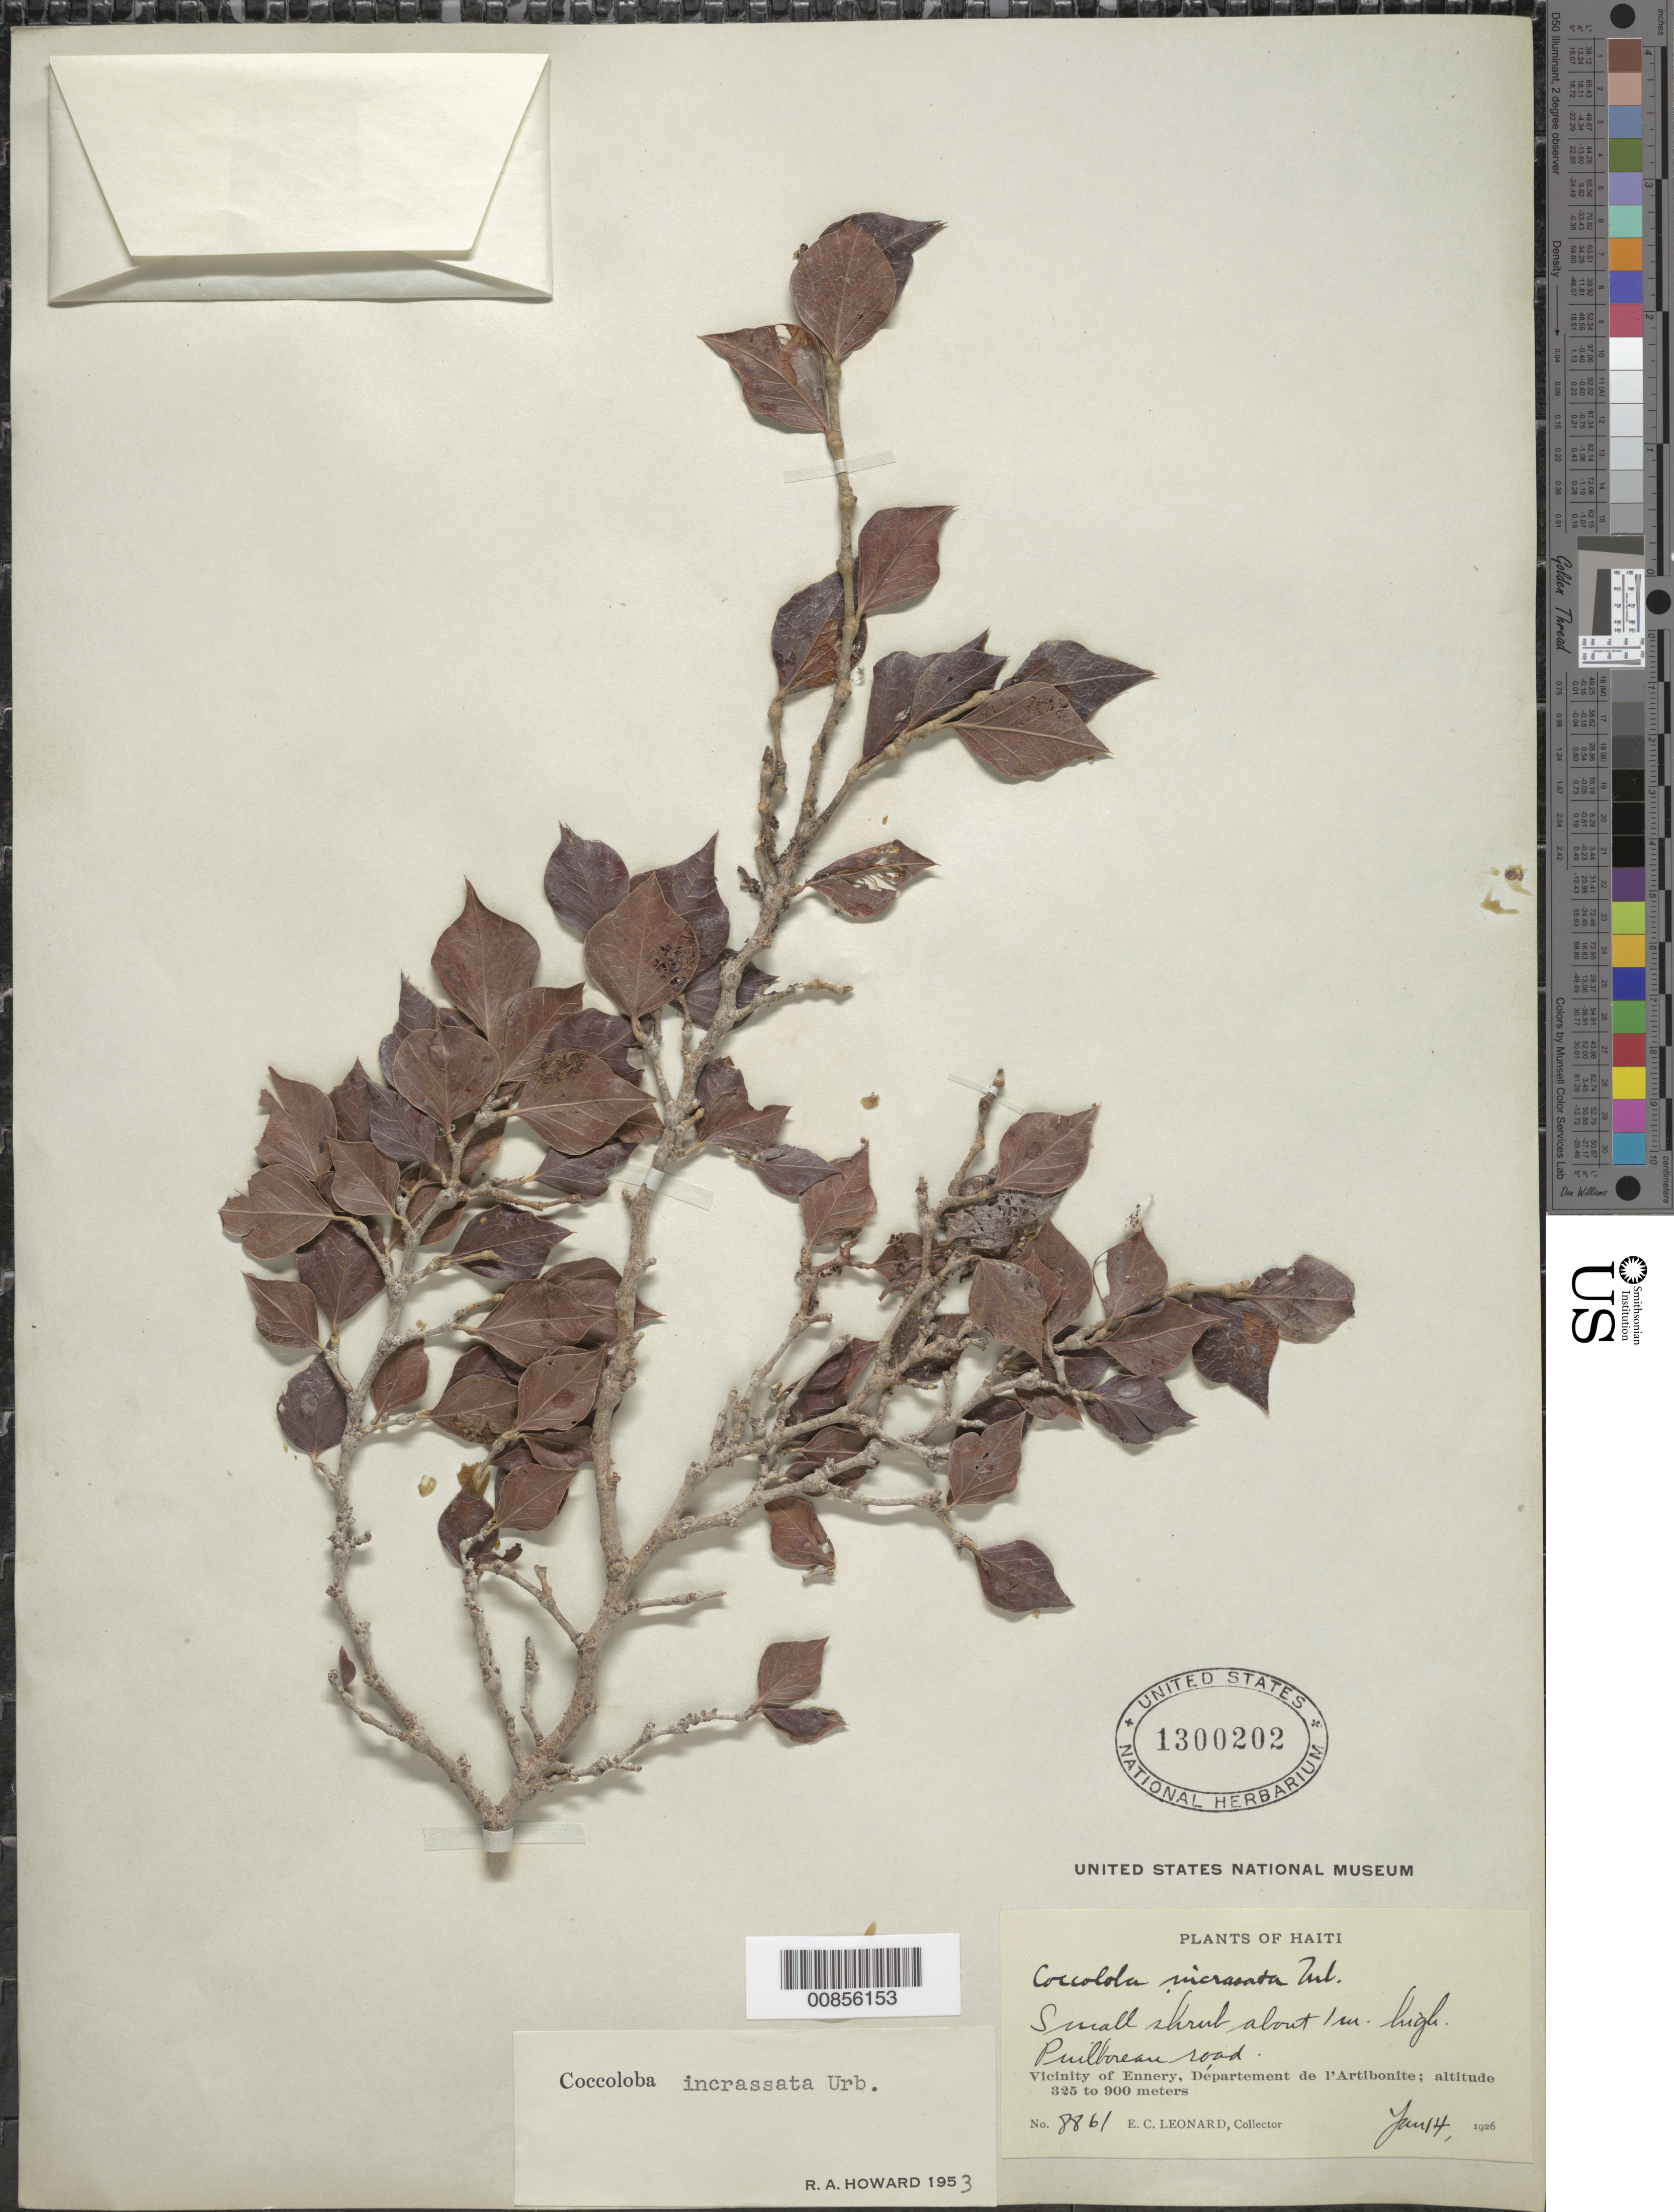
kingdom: Plantae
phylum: Tracheophyta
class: Magnoliopsida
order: Caryophyllales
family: Polygonaceae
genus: Coccoloba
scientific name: Coccoloba incrassata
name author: Urb.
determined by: Howard, R. A.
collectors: E. C. Leonard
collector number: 8861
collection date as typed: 14 Jan 1926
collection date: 1926-01-14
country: Haiti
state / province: Artibonite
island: Hispaniola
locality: Vicinity of Ennery, Puilboreau road.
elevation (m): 325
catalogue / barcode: US 1300202